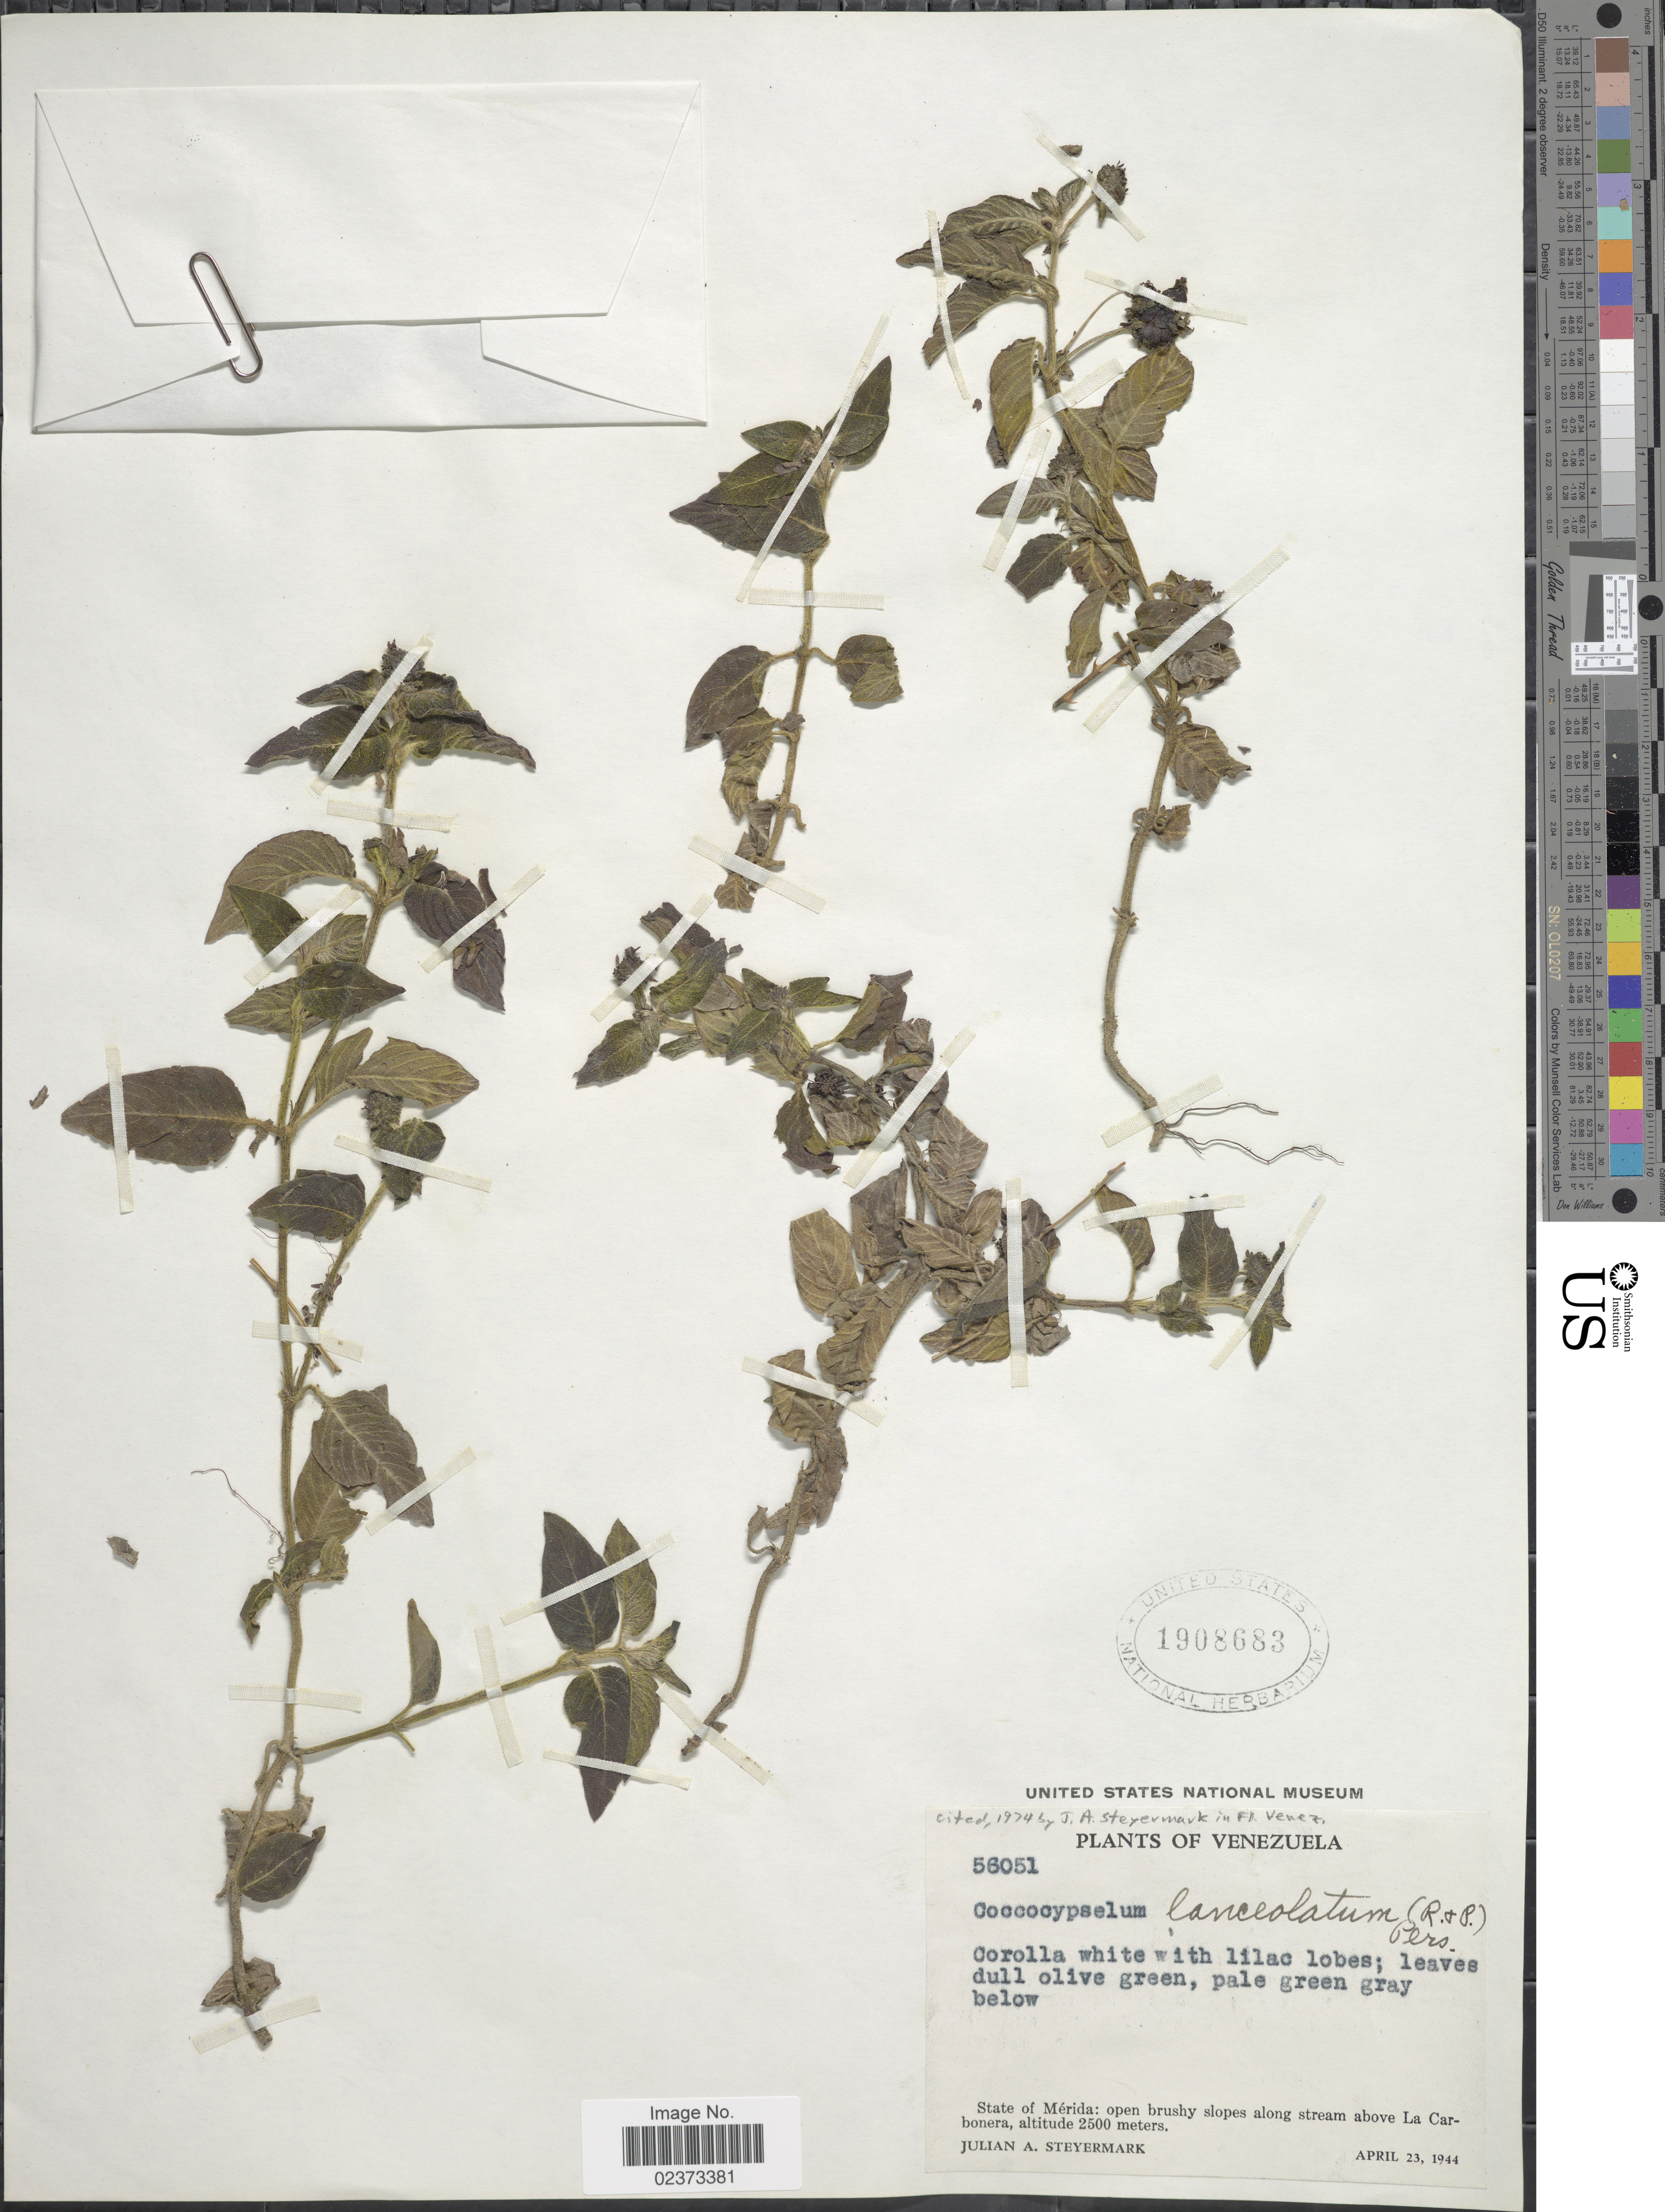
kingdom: Plantae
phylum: Tracheophyta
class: Magnoliopsida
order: Gentianales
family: Rubiaceae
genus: Coccocypselum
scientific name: Coccocypselum lanceolatum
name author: (Ruiz & Pav.) Pers.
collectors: J. Steyermark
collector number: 56051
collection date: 1944-04-23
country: Venezuela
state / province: Mérida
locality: Open brushy slopes along stream above La Carabonera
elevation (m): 2500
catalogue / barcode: US 1908683